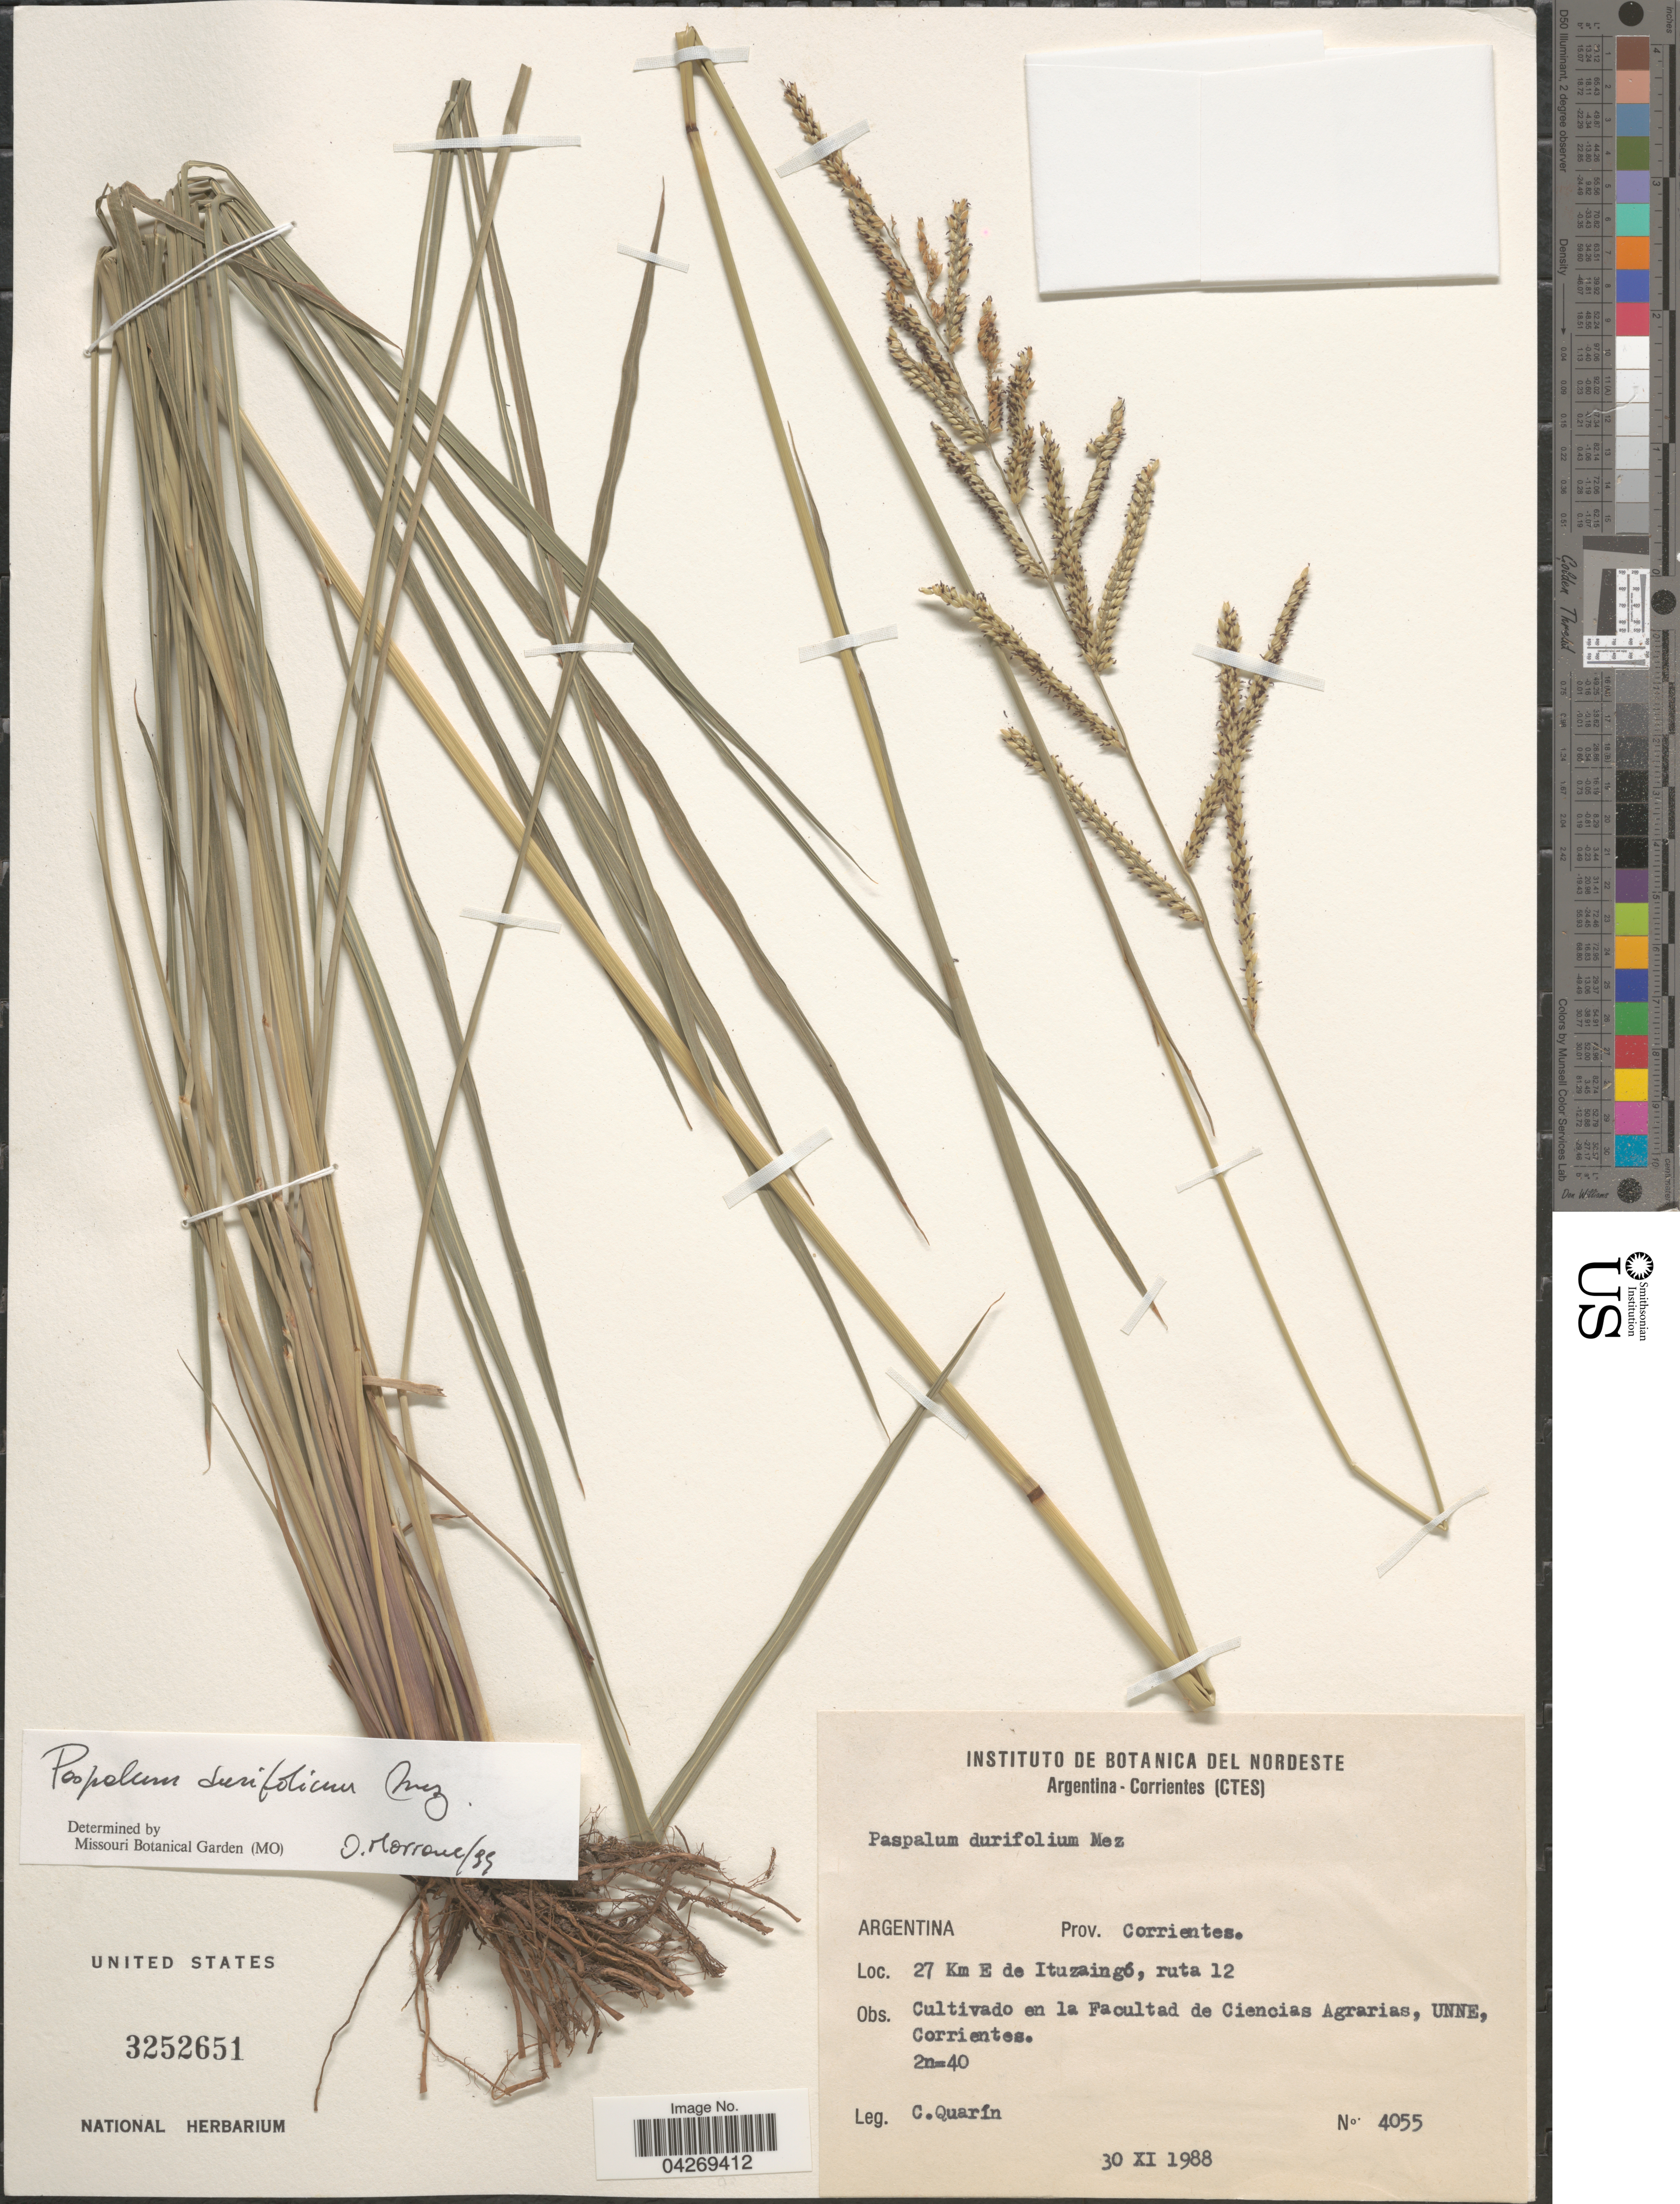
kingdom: Plantae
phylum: Tracheophyta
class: Liliopsida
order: Poales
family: Poaceae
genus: Paspalum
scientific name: Paspalum durifolium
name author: Mez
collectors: C. Quarín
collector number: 4055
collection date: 1988-11-30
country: Argentina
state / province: Corrientes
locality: En la Facultad de Ciencias Agrarias, UNNE, Corrientes.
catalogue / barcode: US 3252651